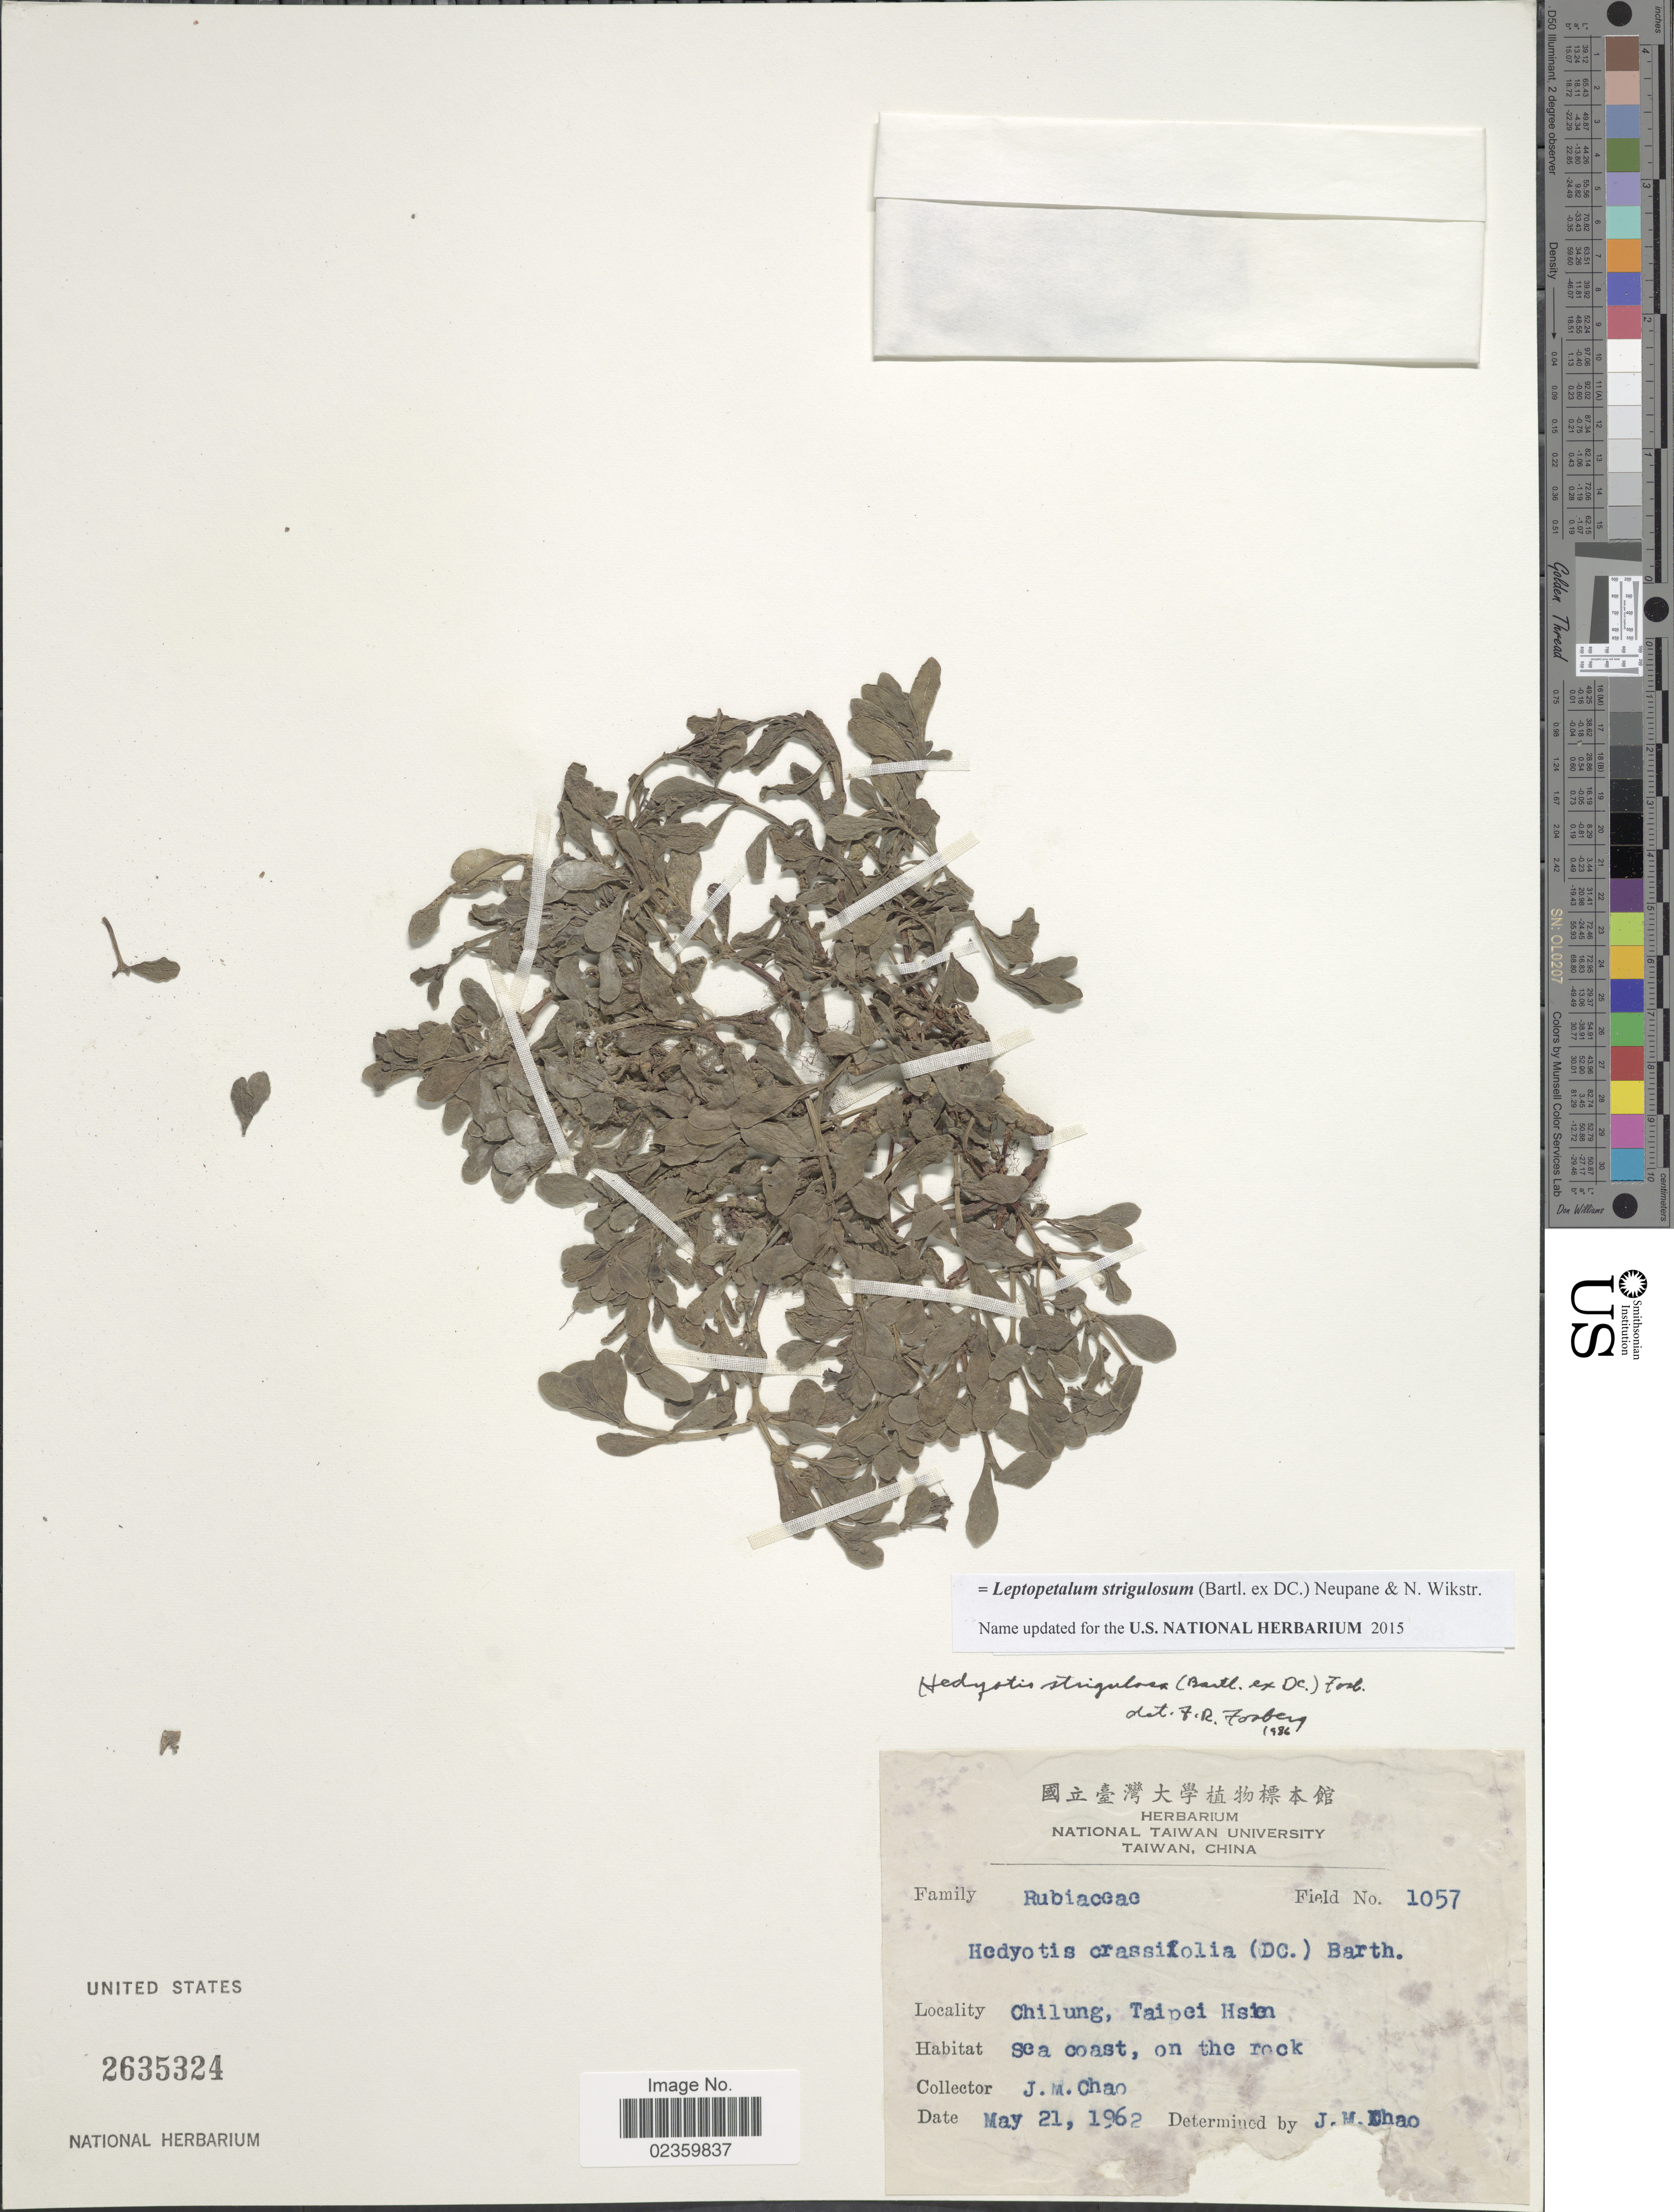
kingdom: Plantae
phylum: Tracheophyta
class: Magnoliopsida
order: Gentianales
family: Rubiaceae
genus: Leptopetalum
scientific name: Leptopetalum strigulosum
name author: (Bartl. ex DC.) Neupane & N. Wikstr.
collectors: J. Chao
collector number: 1057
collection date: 1962-05-21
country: Taiwan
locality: Chilung, Taipei Hsien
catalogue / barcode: US 2635324